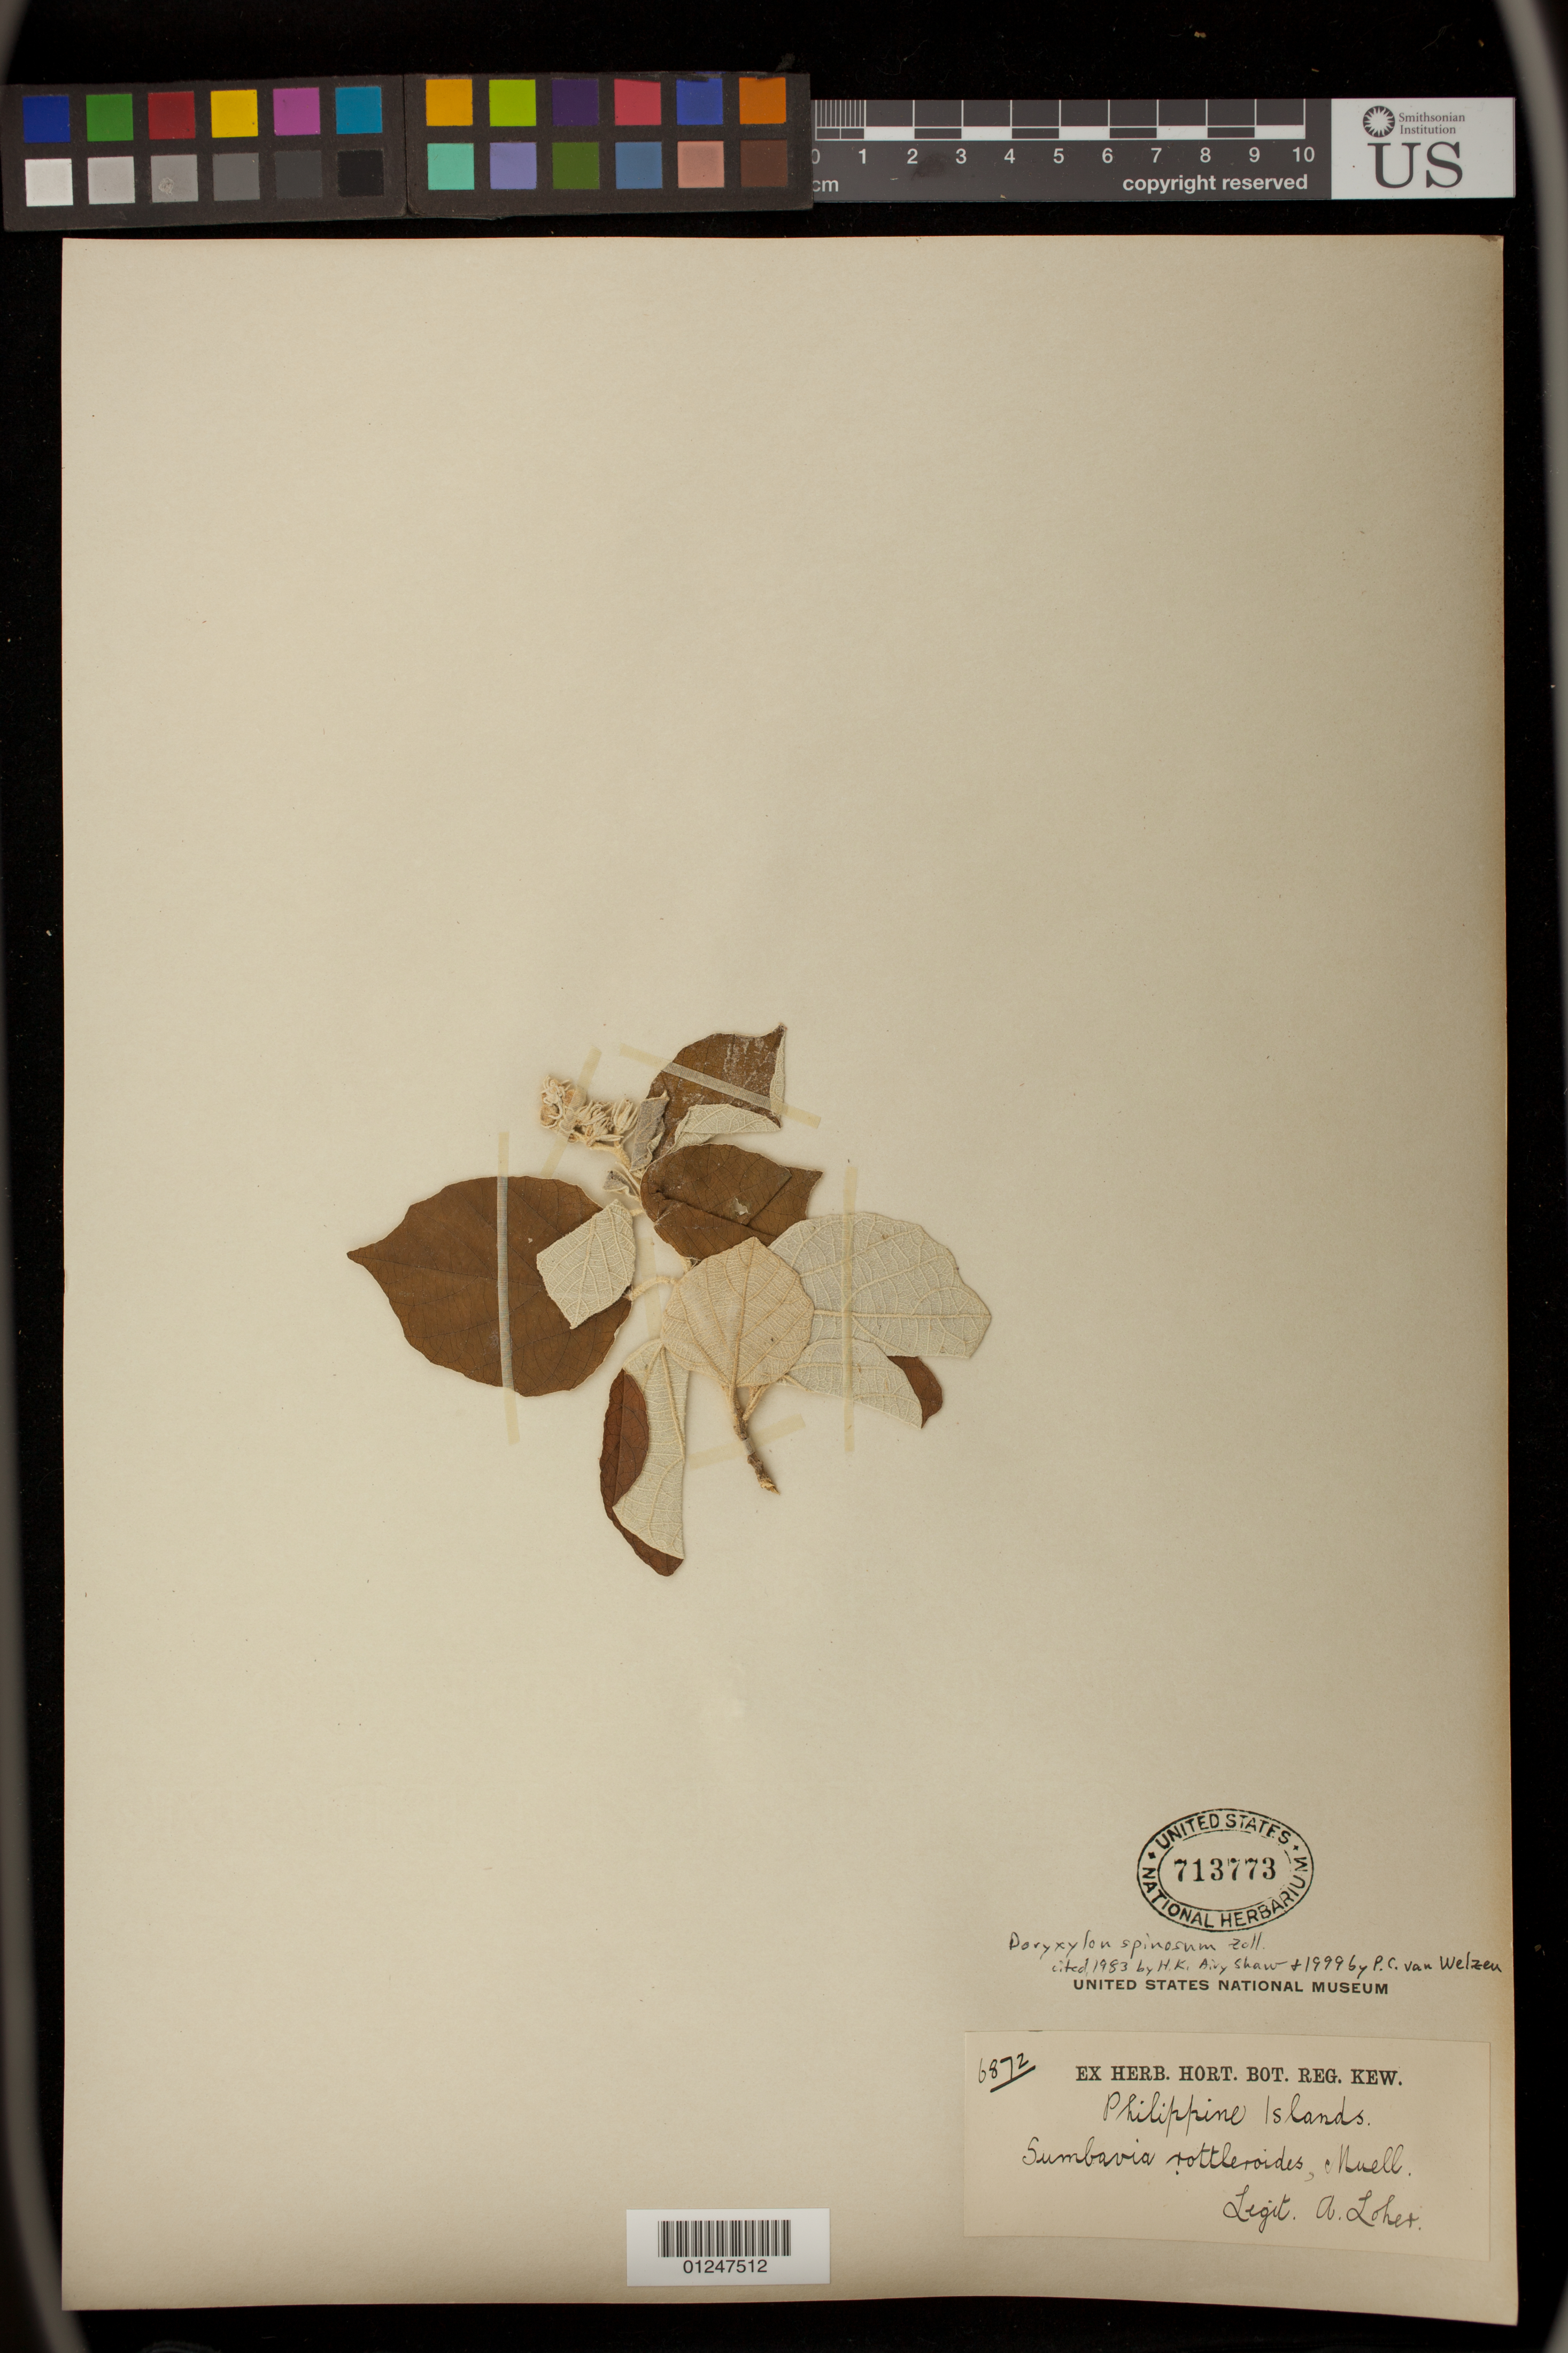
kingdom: Plantae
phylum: Tracheophyta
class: Magnoliopsida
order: Malpighiales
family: Euphorbiaceae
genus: Doryxylon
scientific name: Doryxylon spinosum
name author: Zoll.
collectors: A. Loher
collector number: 6872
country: Philippines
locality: Philippine Islands.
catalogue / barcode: US 713773